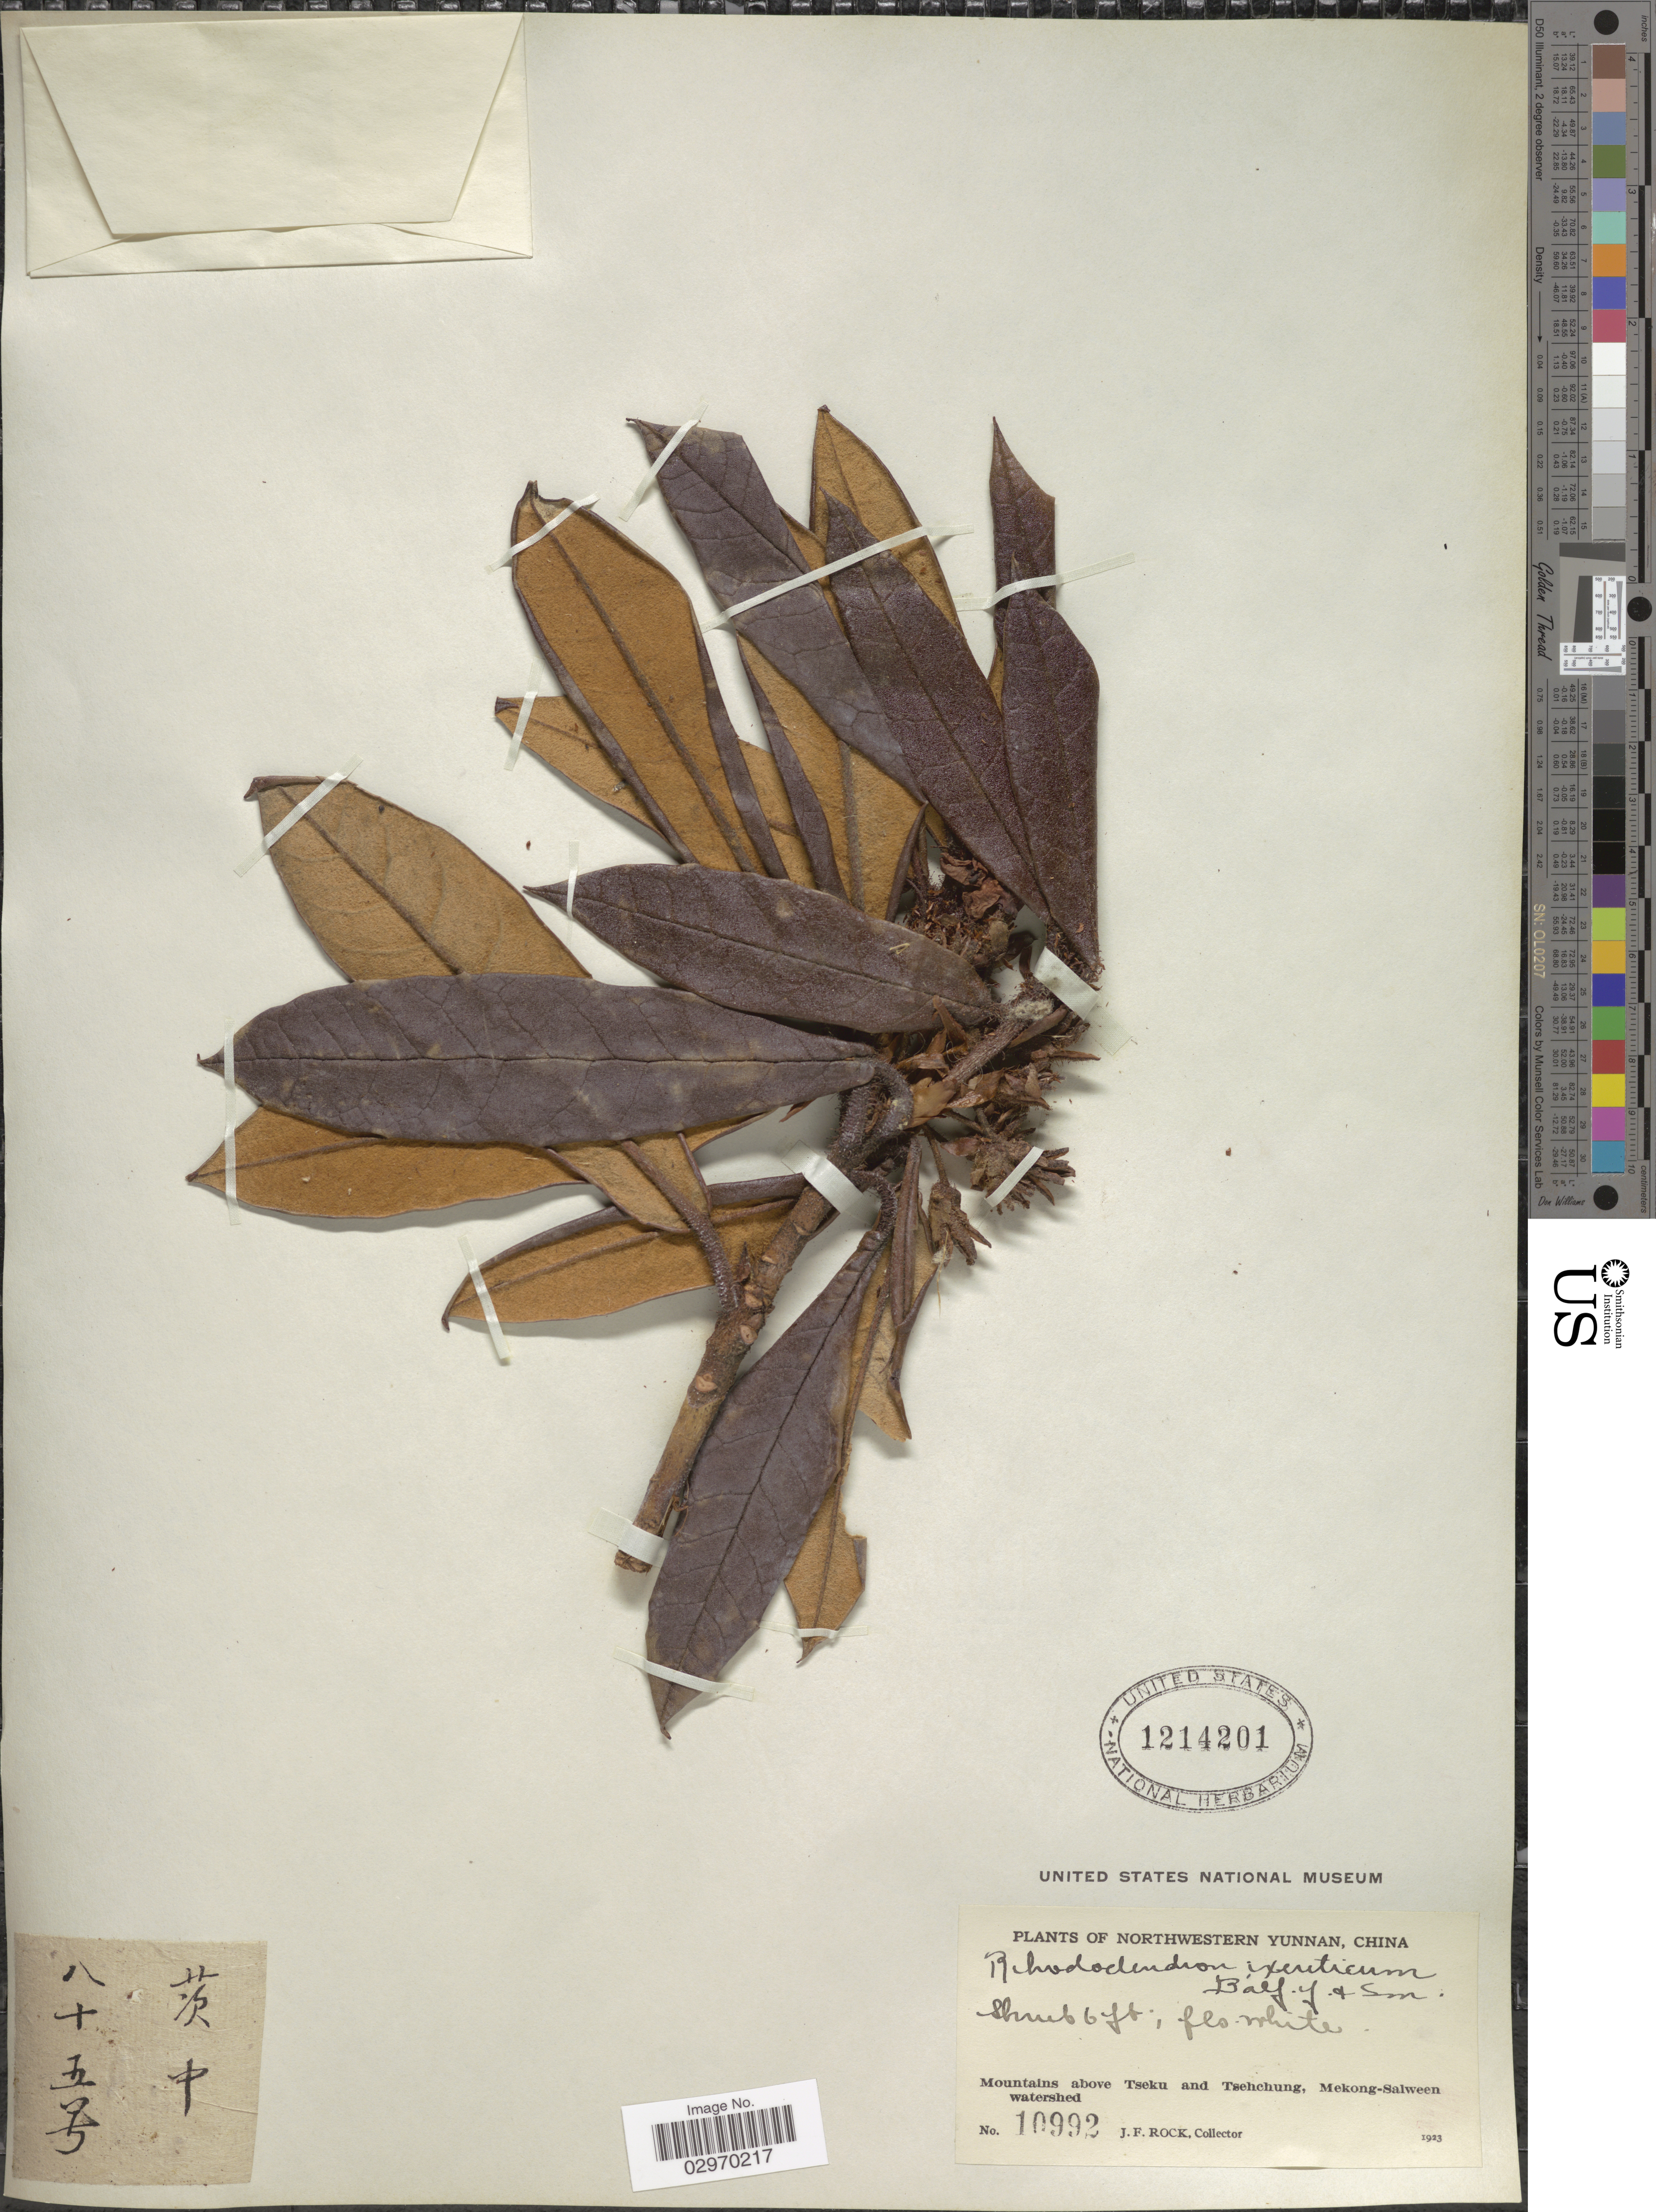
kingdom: Plantae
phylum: Tracheophyta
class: Magnoliopsida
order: Ericales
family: Ericaceae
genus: Rhododendron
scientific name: Rhododendron crinigerum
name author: Franch.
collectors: J. Rock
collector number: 10992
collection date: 1923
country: China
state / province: Yunnan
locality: Northwestern Yunnan. Mountains above Tseku and Tsehchung, Mekong-Salween watershed.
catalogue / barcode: US 1214201